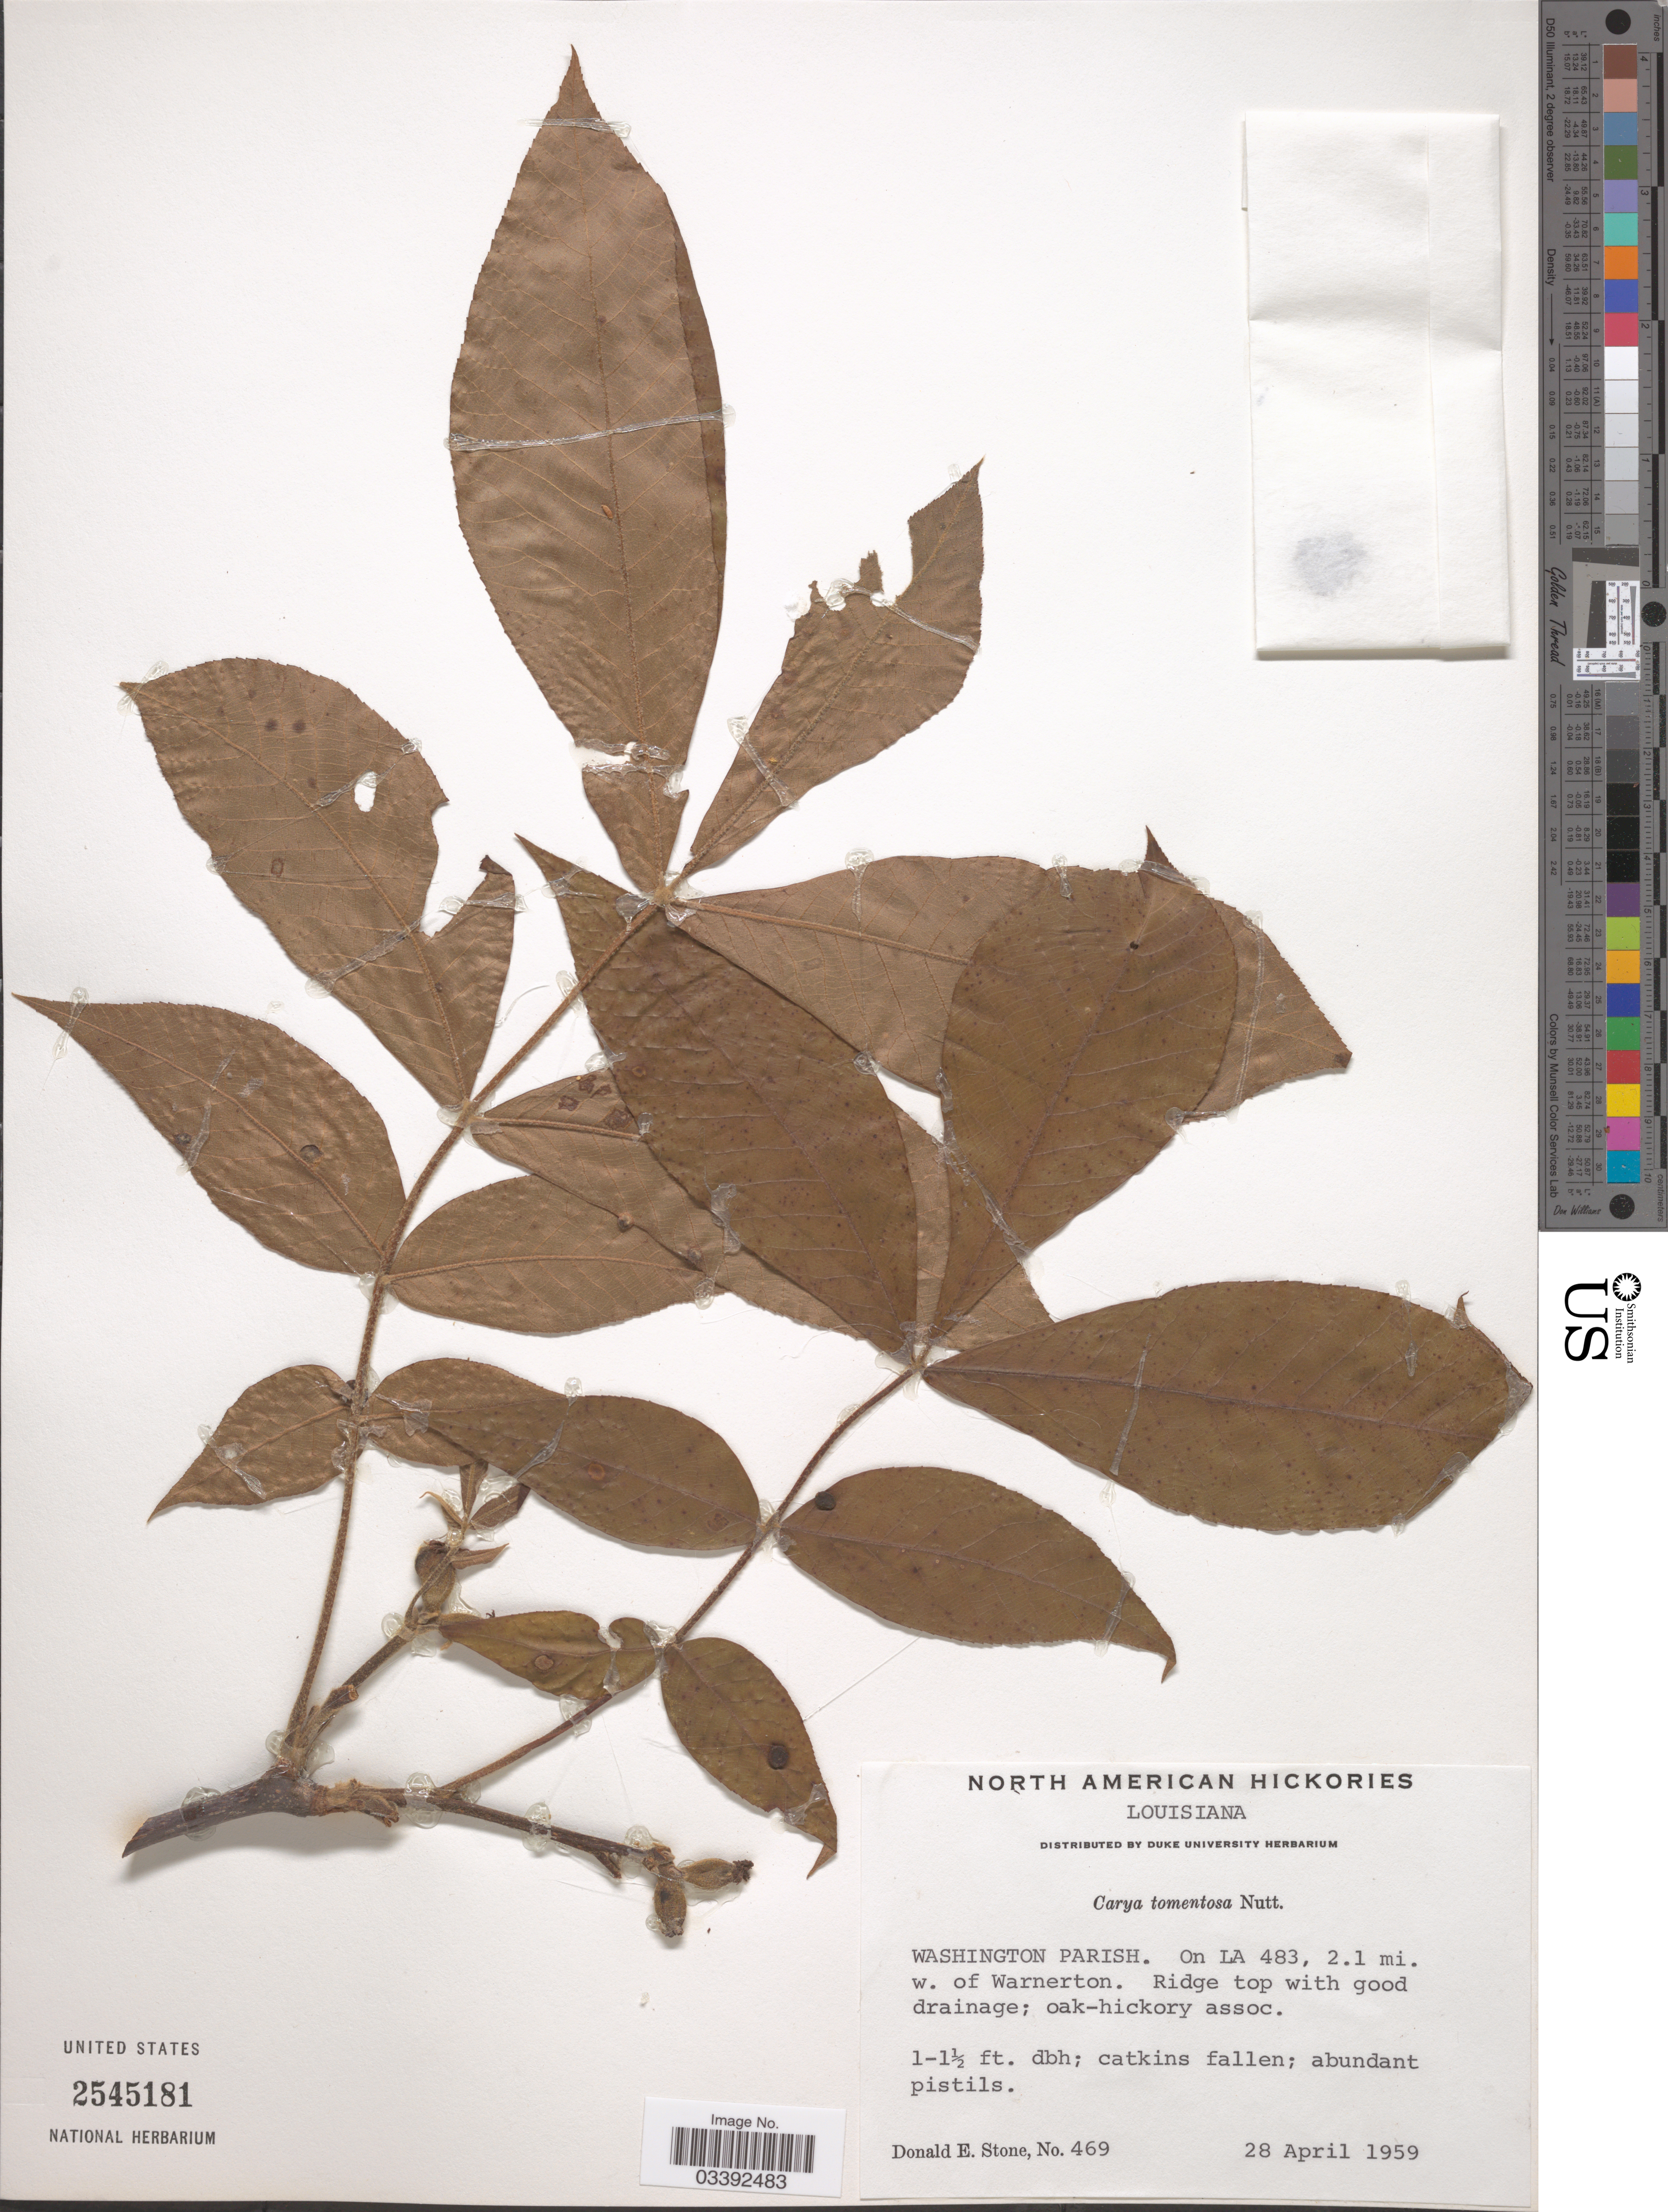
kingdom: Plantae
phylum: Tracheophyta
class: Magnoliopsida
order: Fagales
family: Juglandaceae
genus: Carya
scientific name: Carya tomentosa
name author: (Lam.) Nutt.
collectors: D. E. Stone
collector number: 469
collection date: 1959-04-28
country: United States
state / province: Louisiana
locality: Washington Parish. On LA 483, 2.1 mi. w. of Warnerton.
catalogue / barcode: US 2545181